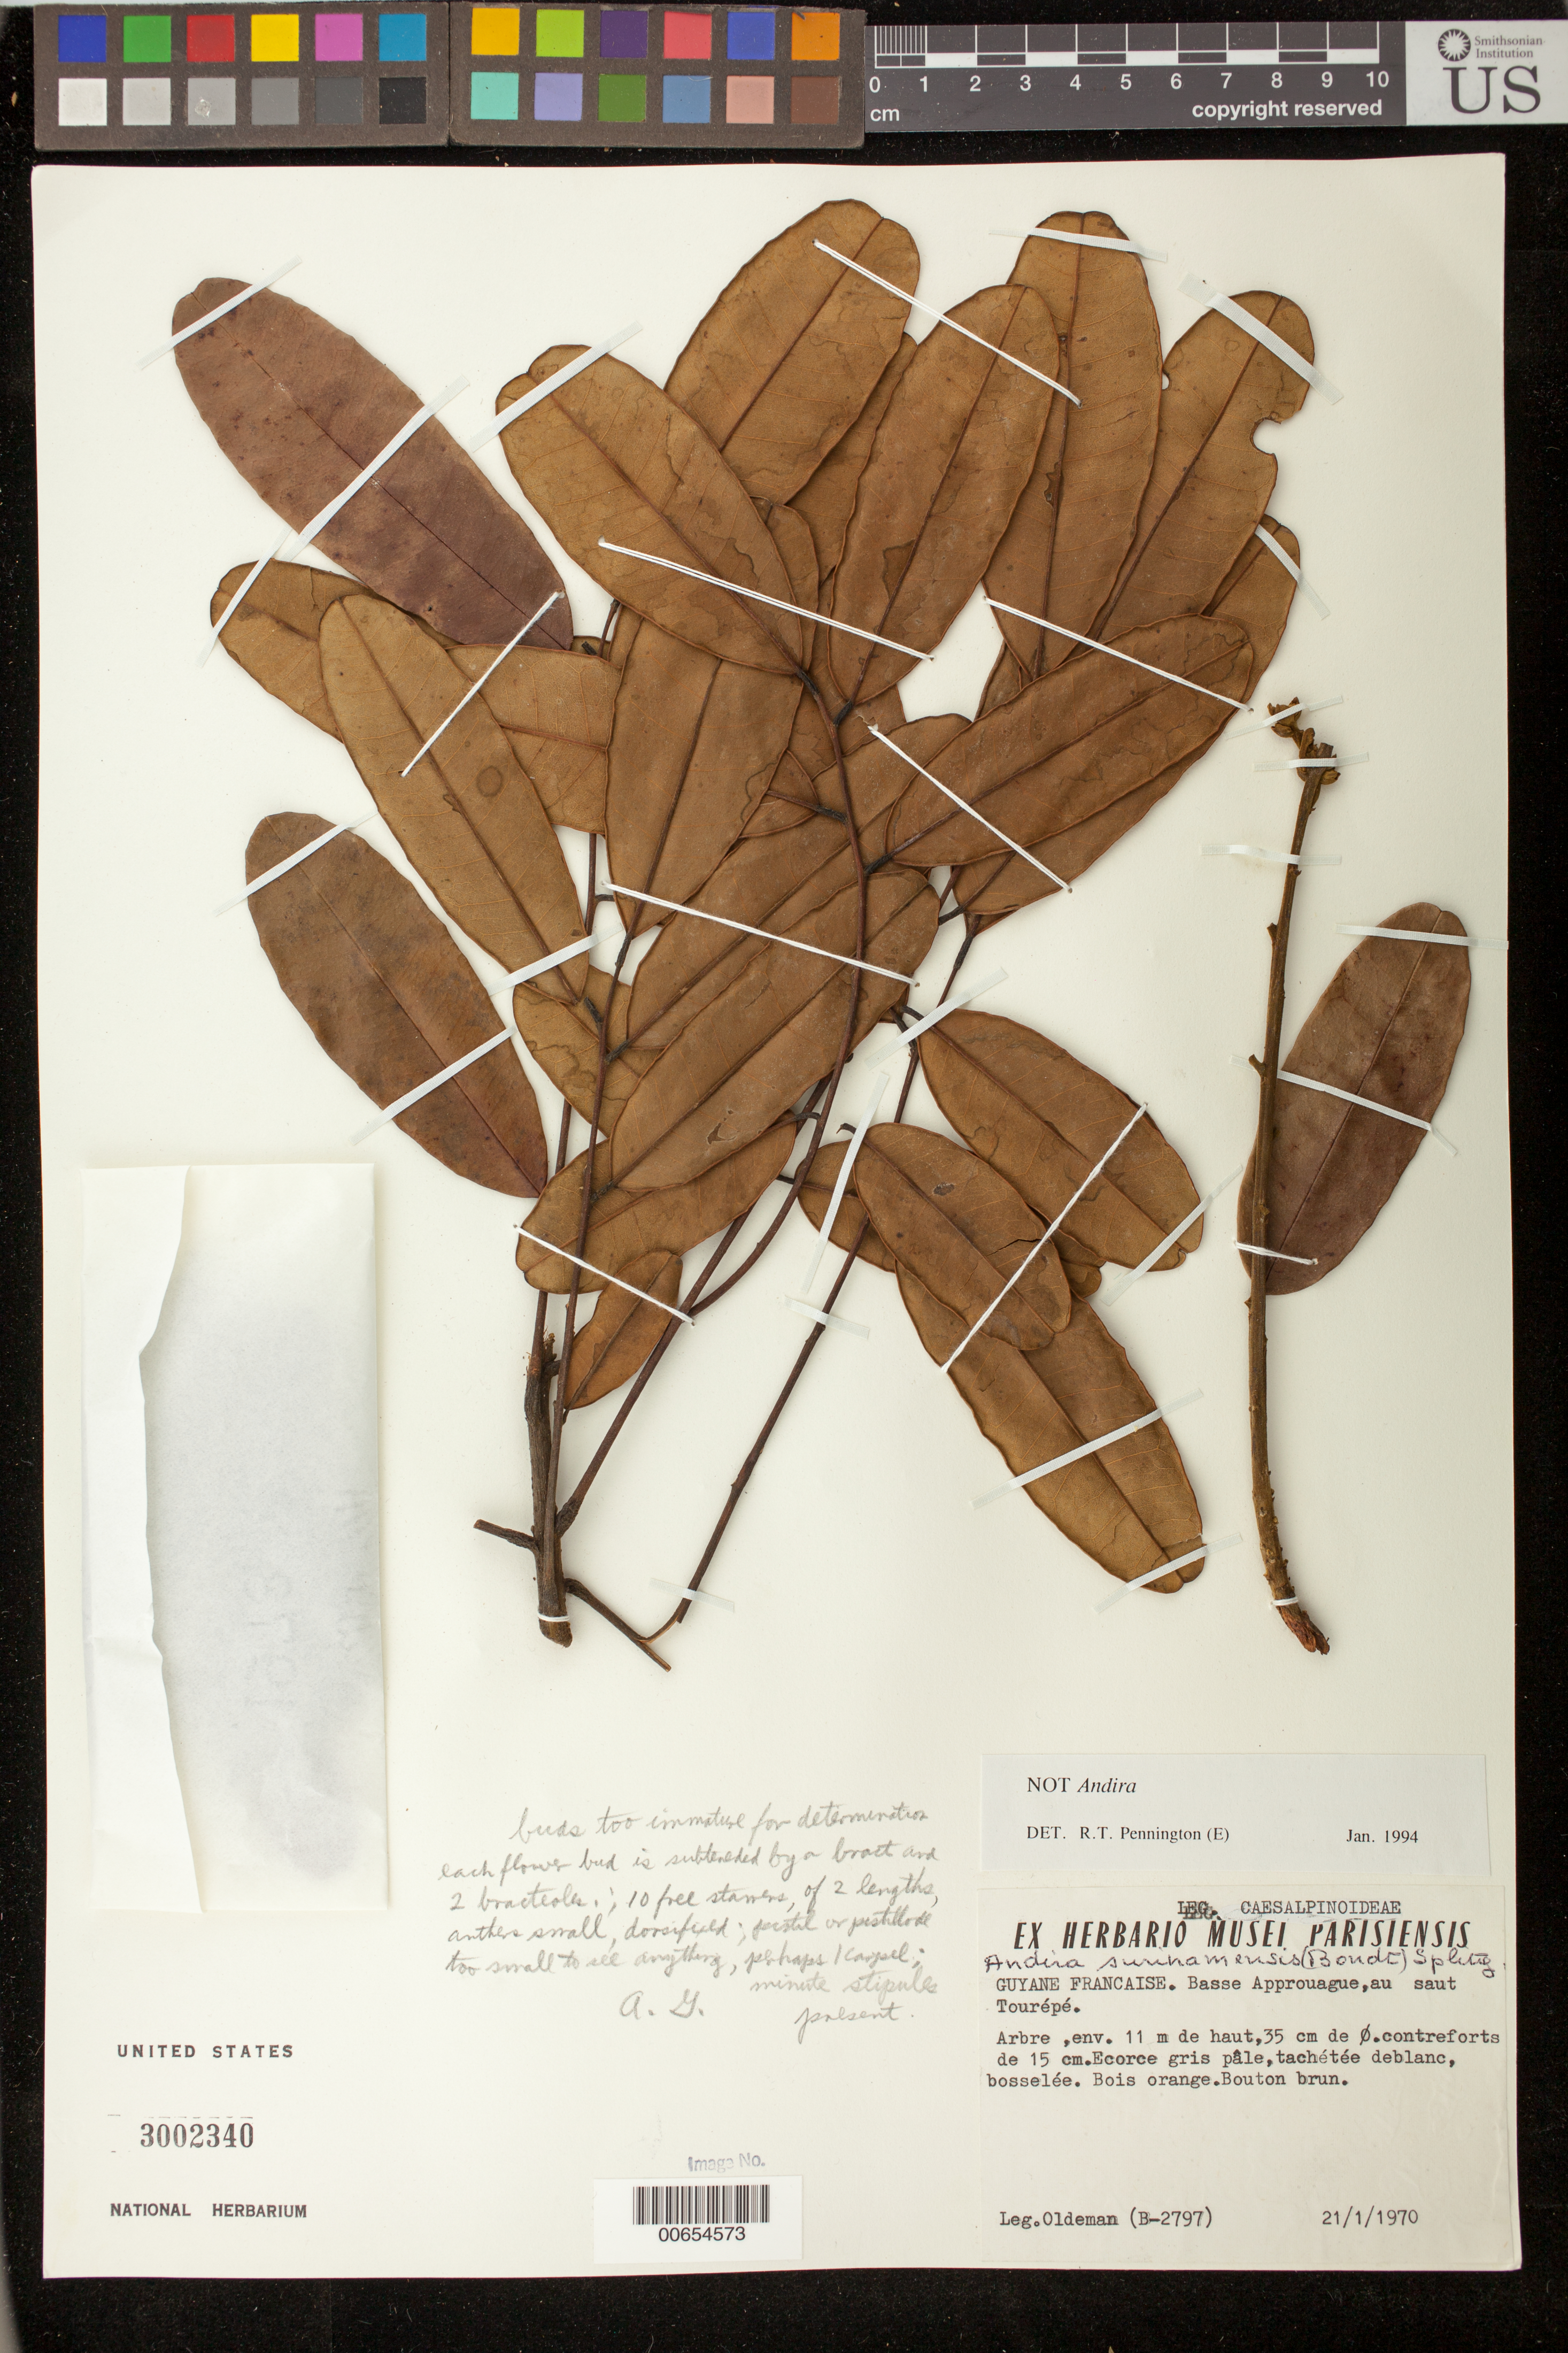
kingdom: Plantae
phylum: Tracheophyta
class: Magnoliopsida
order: Fabales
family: Fabaceae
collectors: R. Oldeman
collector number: B 2797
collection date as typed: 21-Jan-70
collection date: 1970-01-21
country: French Guiana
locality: Saut Tourépé, basse Approuague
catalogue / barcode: US 3002340